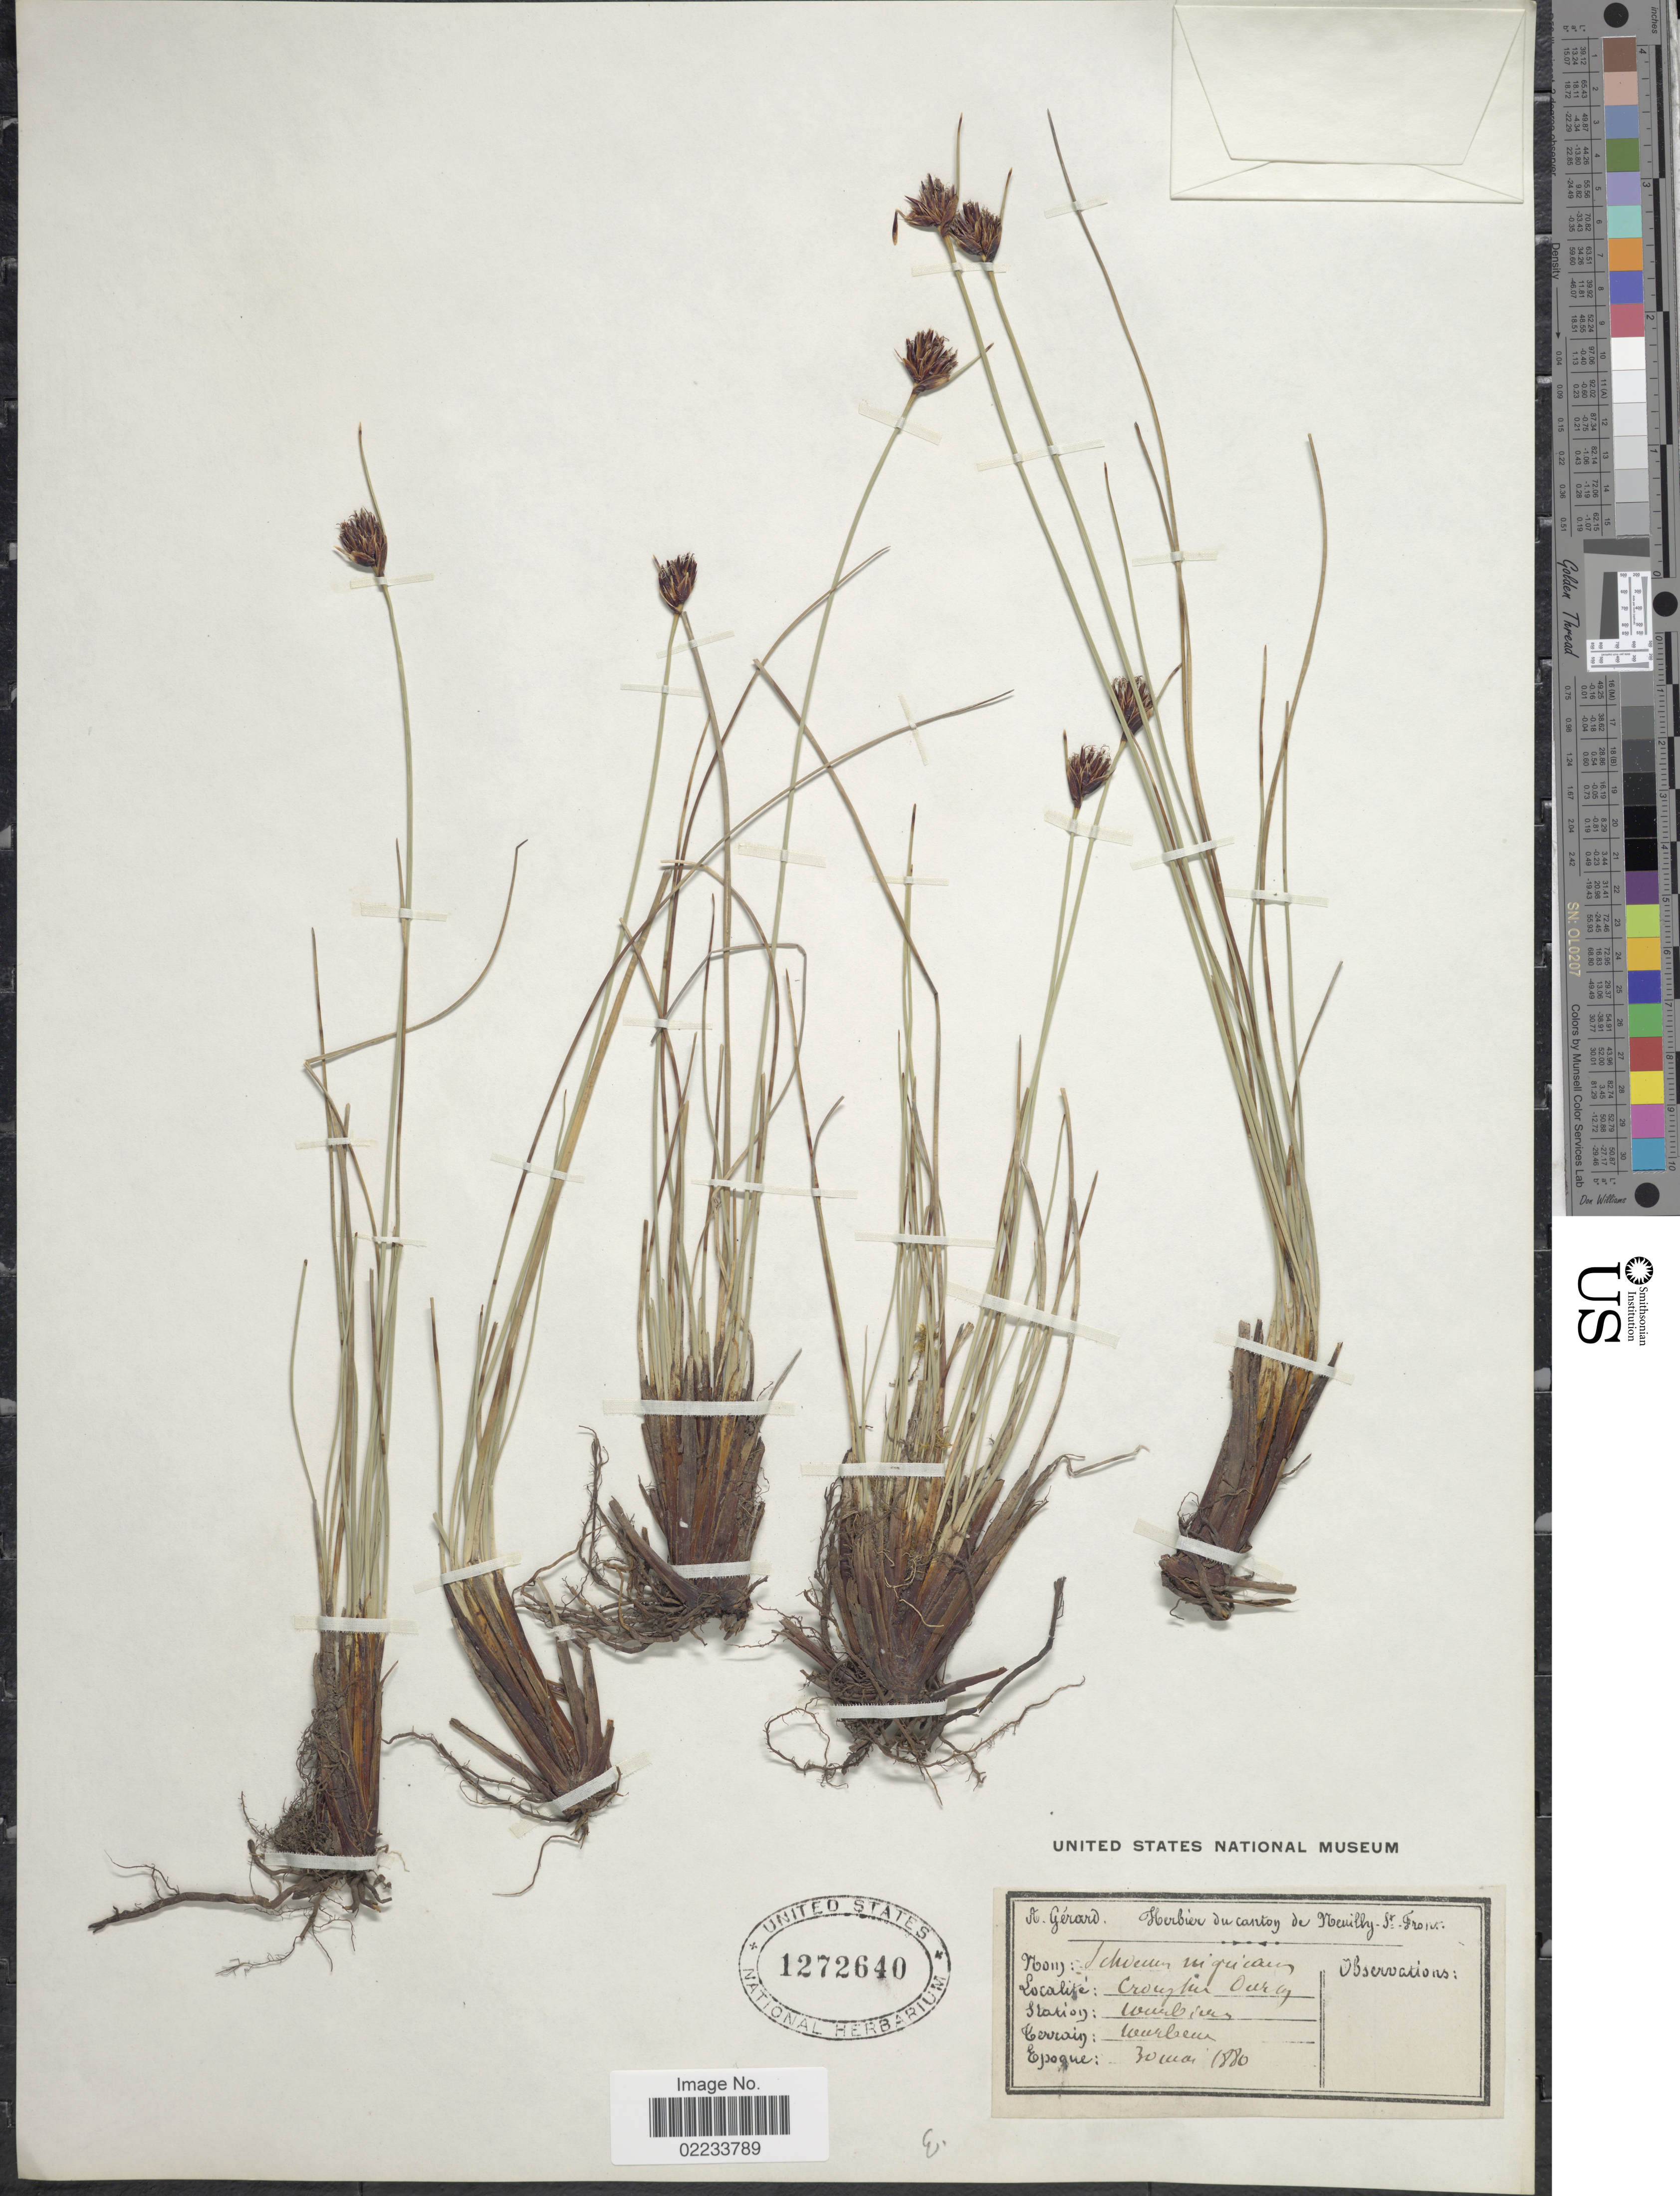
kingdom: Plantae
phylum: Tracheophyta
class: Liliopsida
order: Poales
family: Cyperaceae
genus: Schoenus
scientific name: Schoenus nigricans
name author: L.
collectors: A. Gerard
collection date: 1880-05-30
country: France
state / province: Île-de-France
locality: Crougher Ourbey, Station: Wurb [illegible text], terrain: Wurb [illegible text]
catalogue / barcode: US 1272640